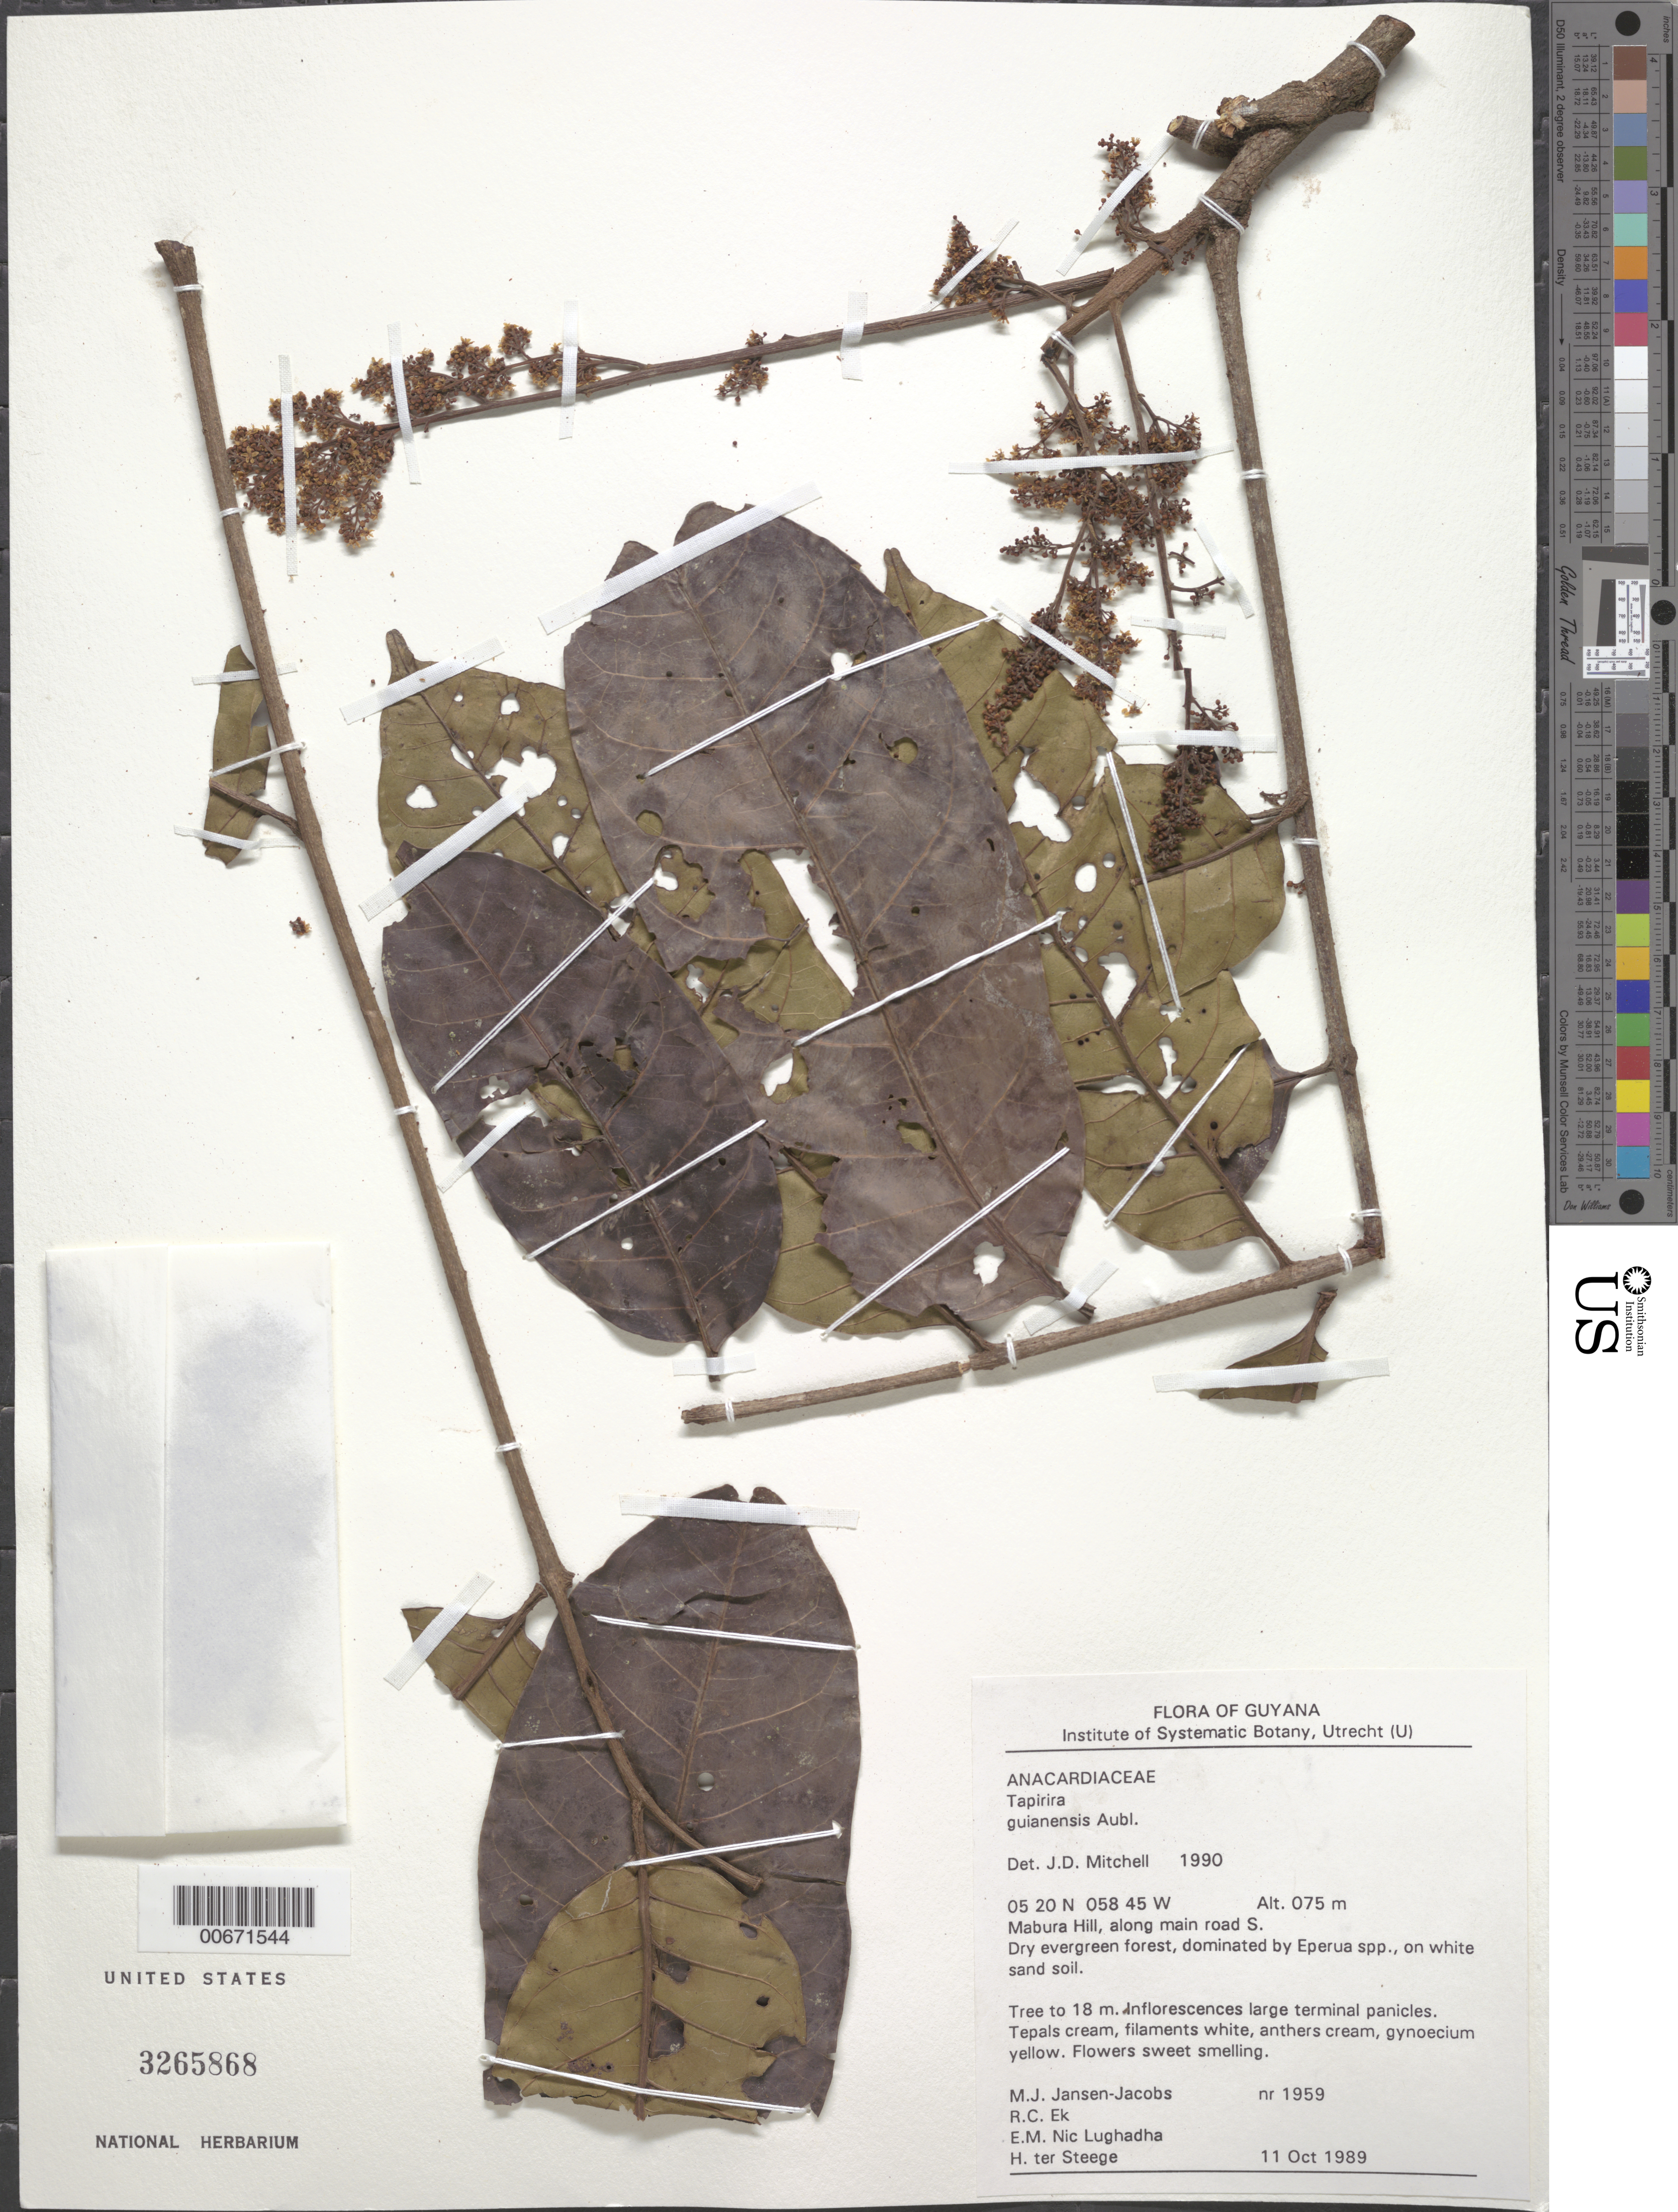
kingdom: Plantae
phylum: Tracheophyta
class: Magnoliopsida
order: Sapindales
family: Anacardiaceae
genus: Tapirira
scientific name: Tapirira guianensis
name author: Aubl.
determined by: Mitchell, John D.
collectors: M. J. Jansen-Jacobs, R. C. Ek, E. Nic Lughadha & H. ter Steege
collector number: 1959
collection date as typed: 11-Oct-89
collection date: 1989-10-11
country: Guyana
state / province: U. Demerara-Berbice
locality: Mabura Hill, along main road S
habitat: Dry evergreen forest, dominated by Eperua spp., on white sand soil;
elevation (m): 75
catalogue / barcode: US 3265868